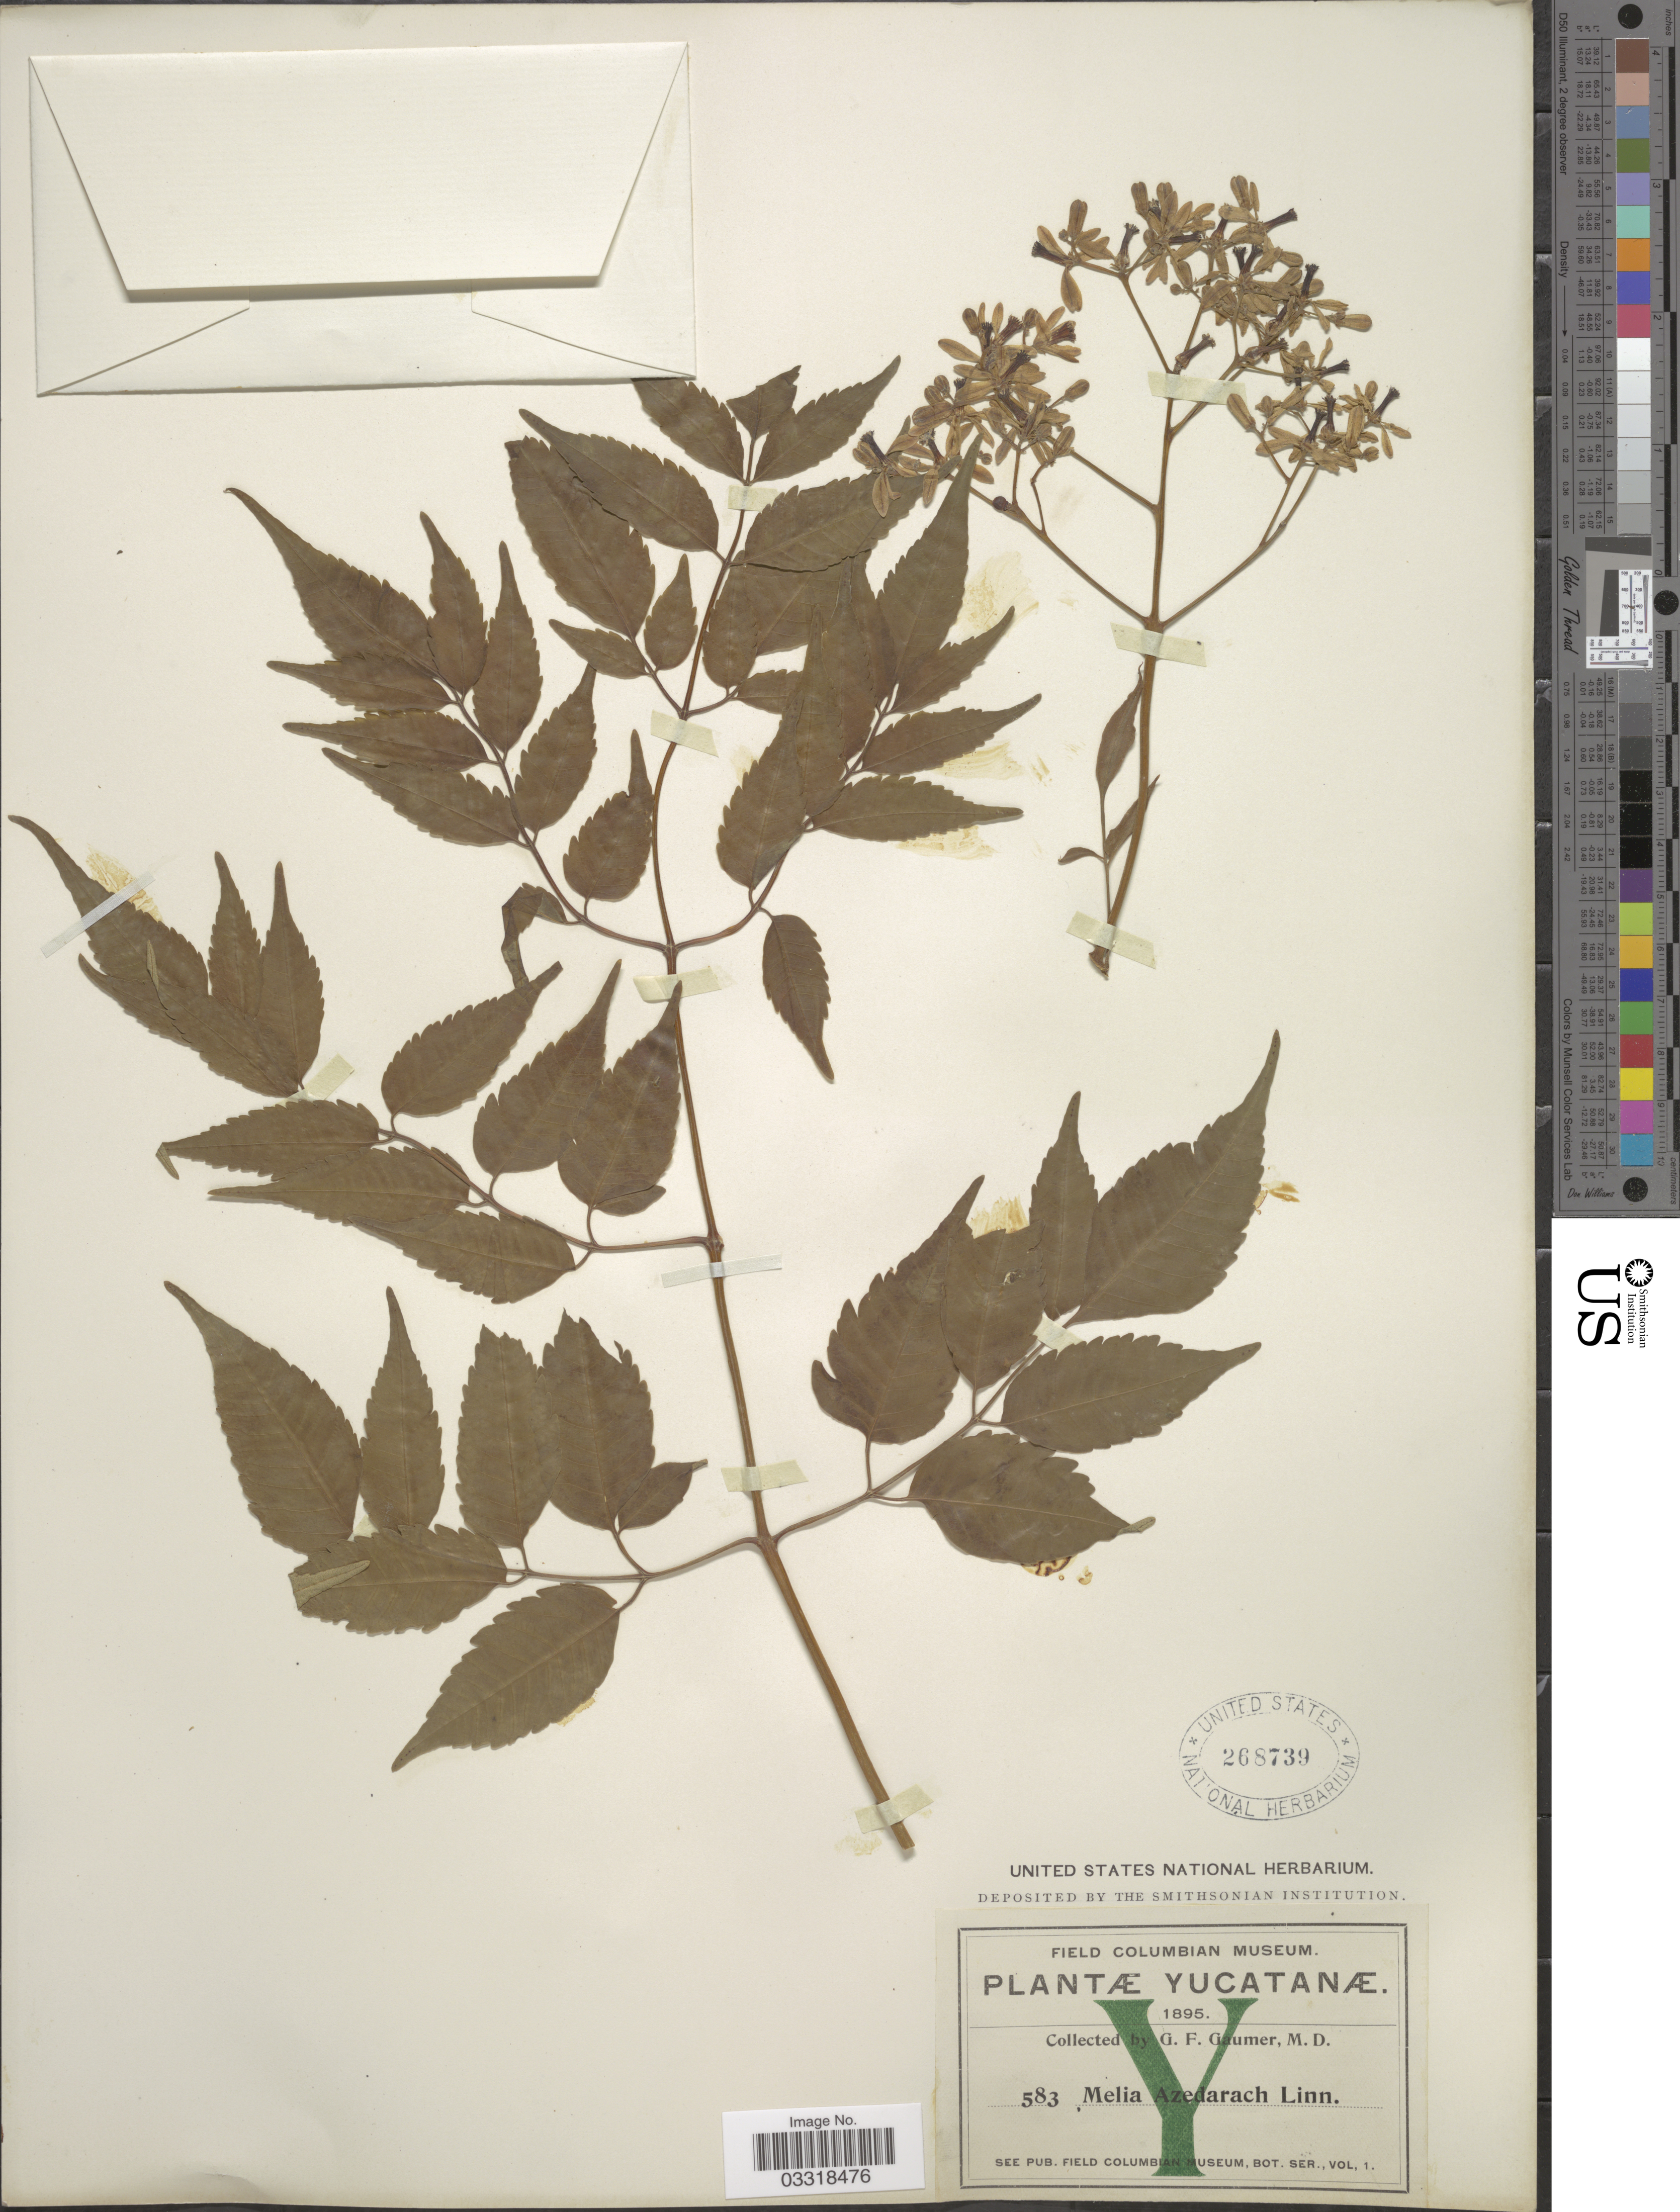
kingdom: Plantae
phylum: Tracheophyta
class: Magnoliopsida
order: Sapindales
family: Meliaceae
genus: Melia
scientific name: Melia azedarach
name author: L.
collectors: G. F. Gaumer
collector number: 583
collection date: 1895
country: Mexico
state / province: Yucatán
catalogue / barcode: US 268739